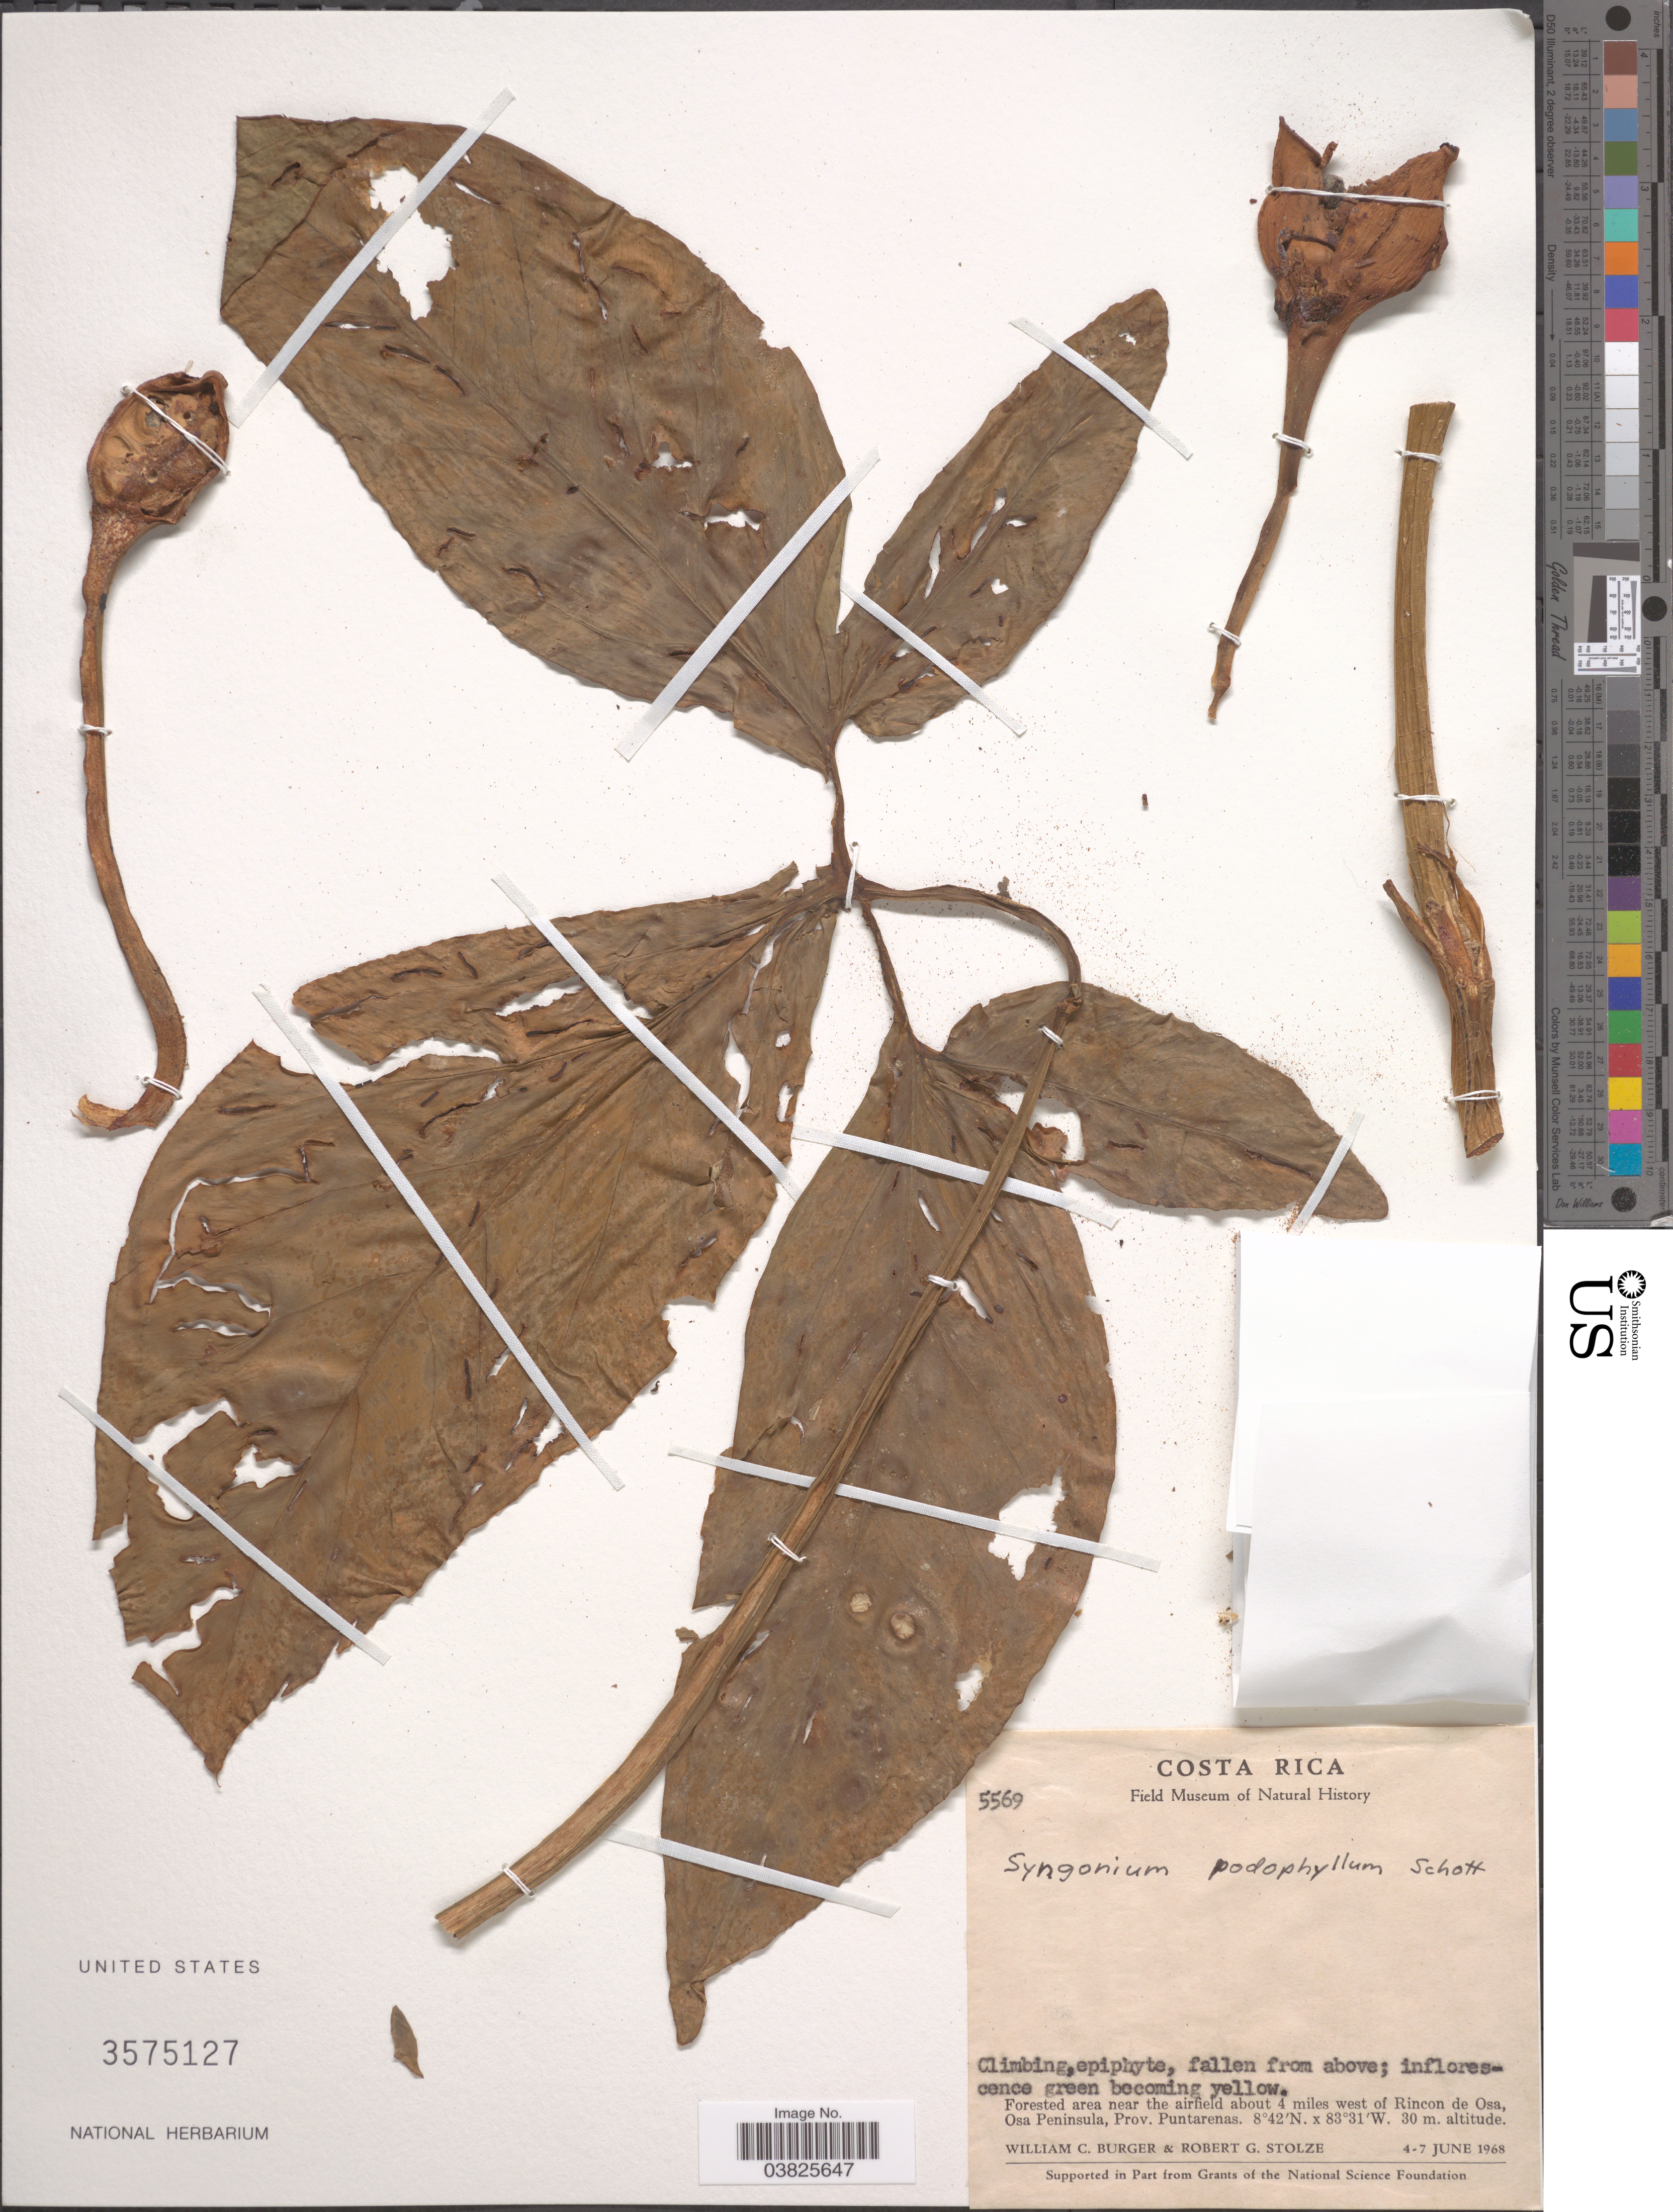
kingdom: Plantae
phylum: Tracheophyta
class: Liliopsida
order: Alismatales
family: Araceae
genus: Syngonium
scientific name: Syngonium podophyllum 'Lemon-Lime'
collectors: W. Burger & R. G. Stolze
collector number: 5569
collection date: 1968-06-04/1968-06-07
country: Costa Rica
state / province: Puntarenas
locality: Near the airfield about 4 miles west of Rincon de Osa, Osa Peninsula.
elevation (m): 30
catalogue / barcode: US 3575127